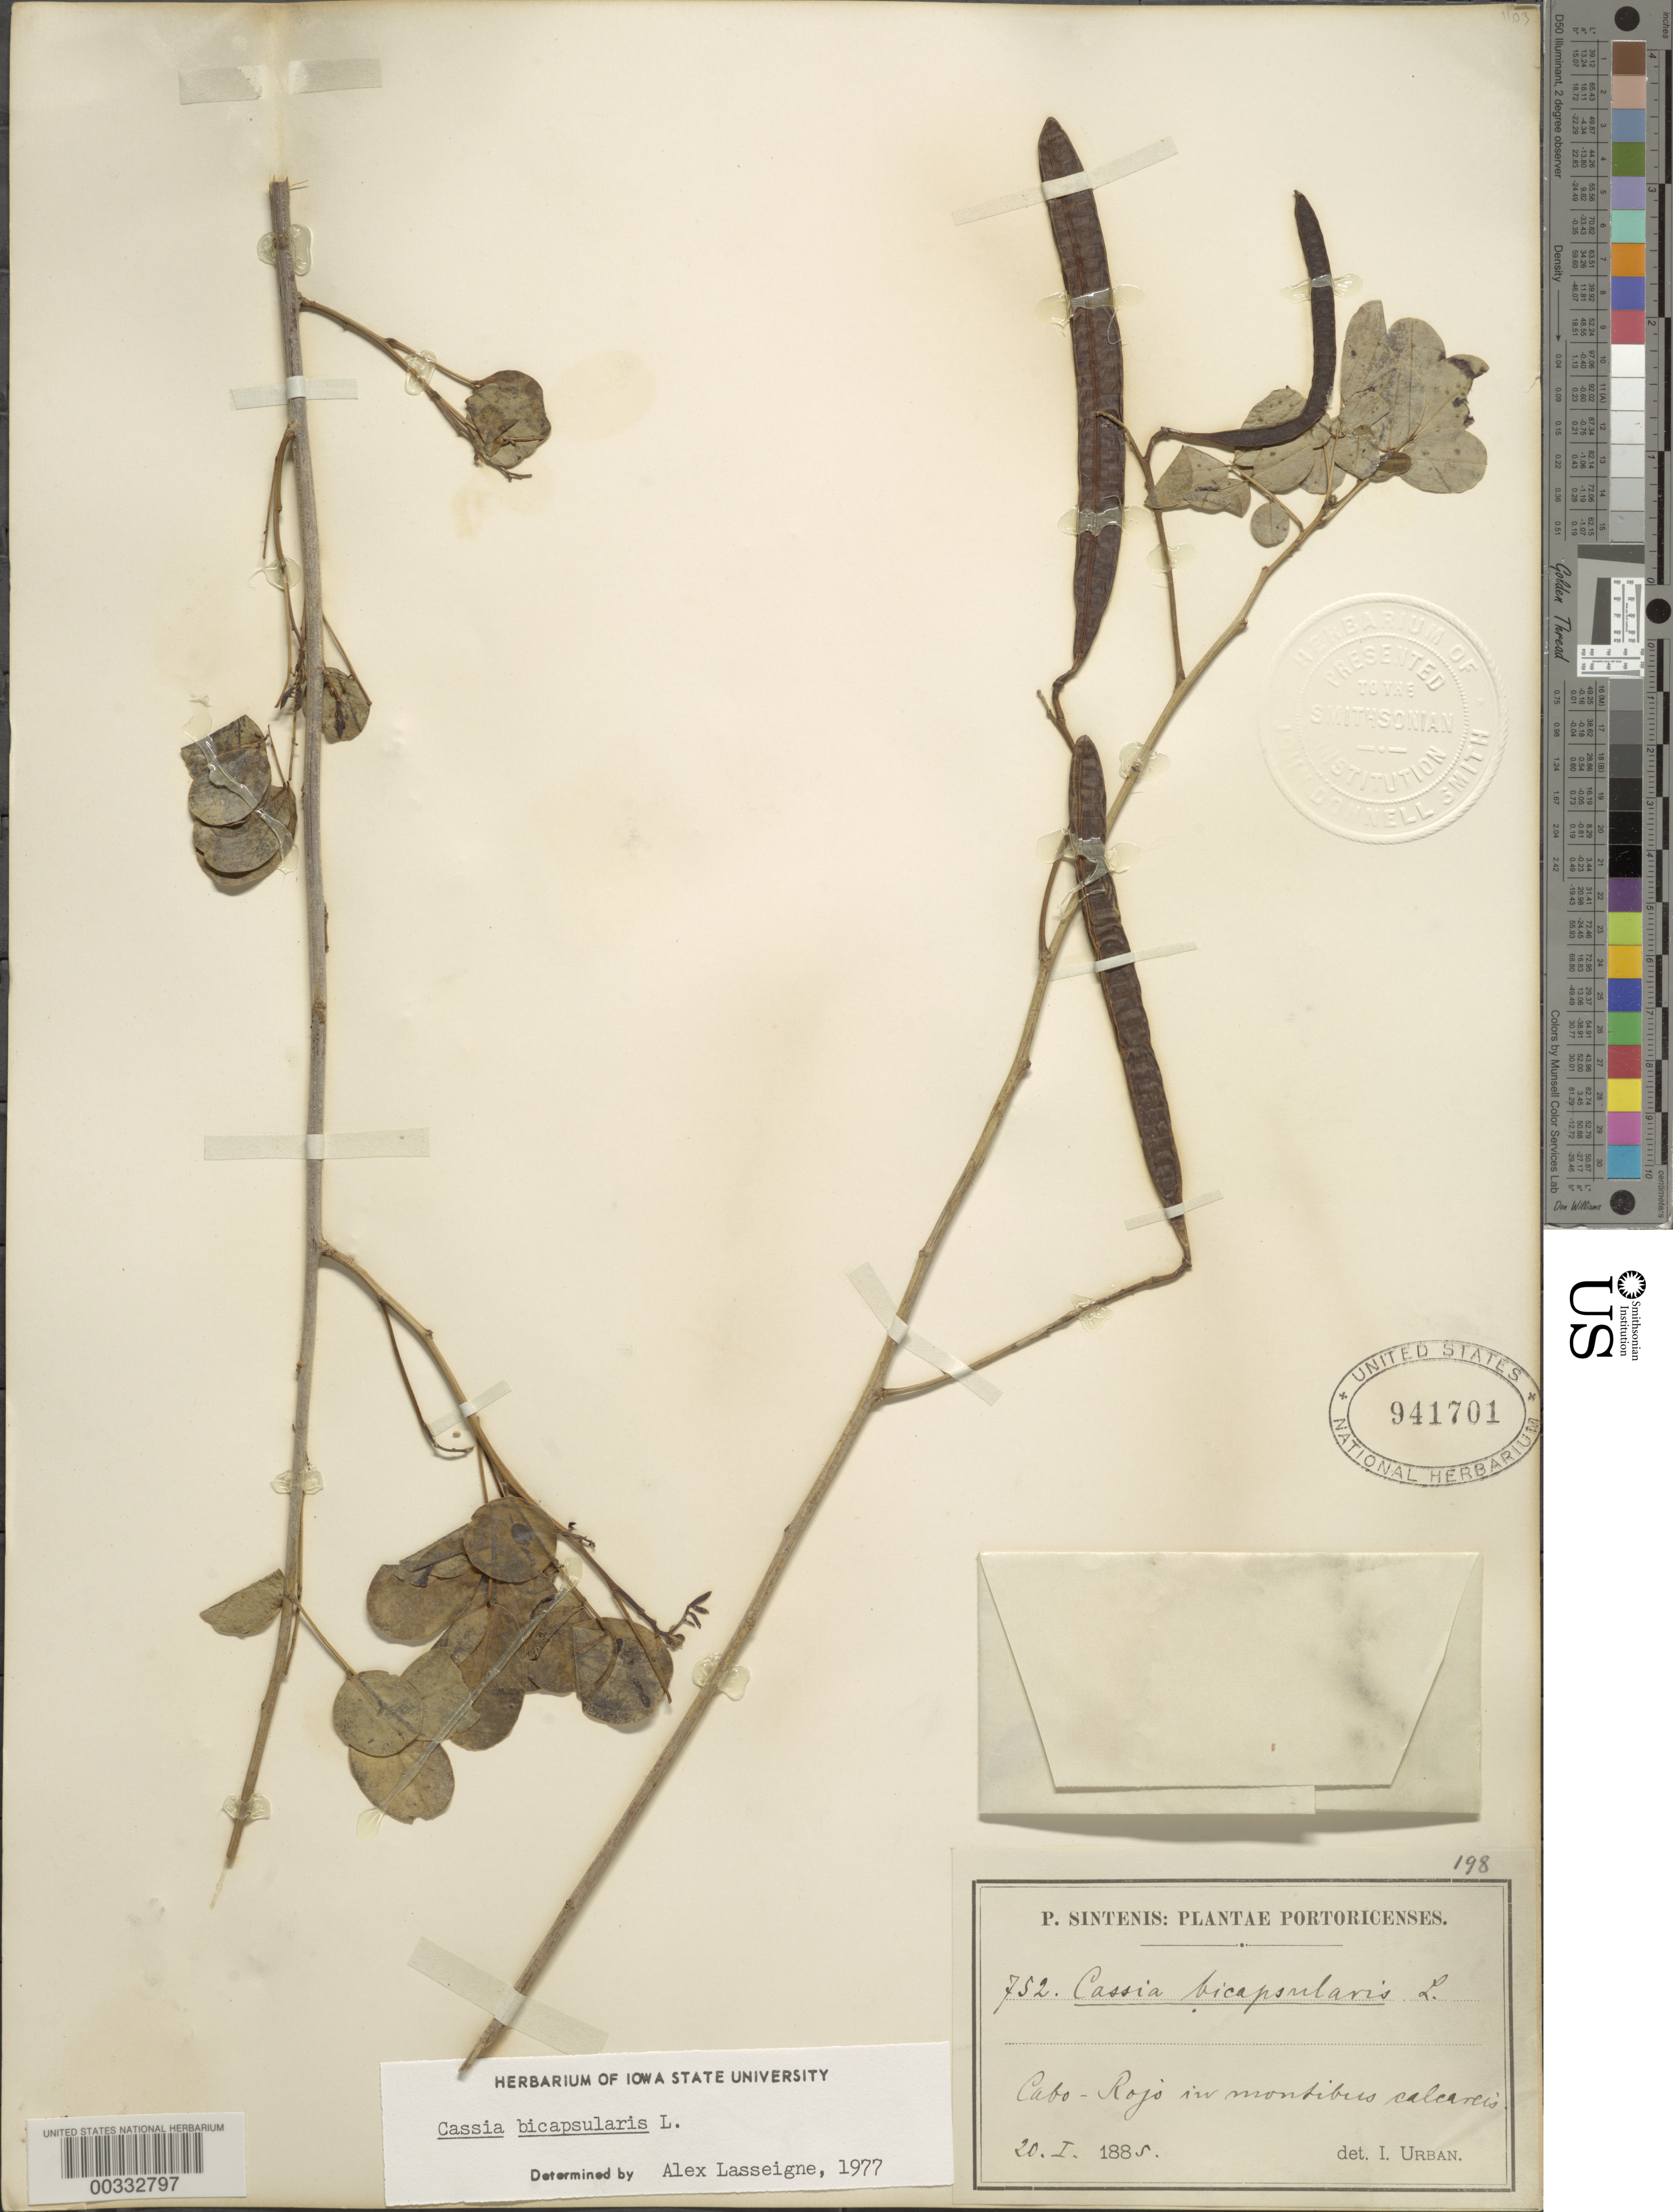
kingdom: Plantae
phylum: Tracheophyta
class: Magnoliopsida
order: Fabales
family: Fabaceae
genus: Senna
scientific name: Senna bicapsularis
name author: (L.) Roxb.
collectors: P. Sintenis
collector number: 752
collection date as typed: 20 Jan 1885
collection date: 1885-01-20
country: Puerto Rico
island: Greater Antilles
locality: Cabo-rojo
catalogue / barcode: US 941701